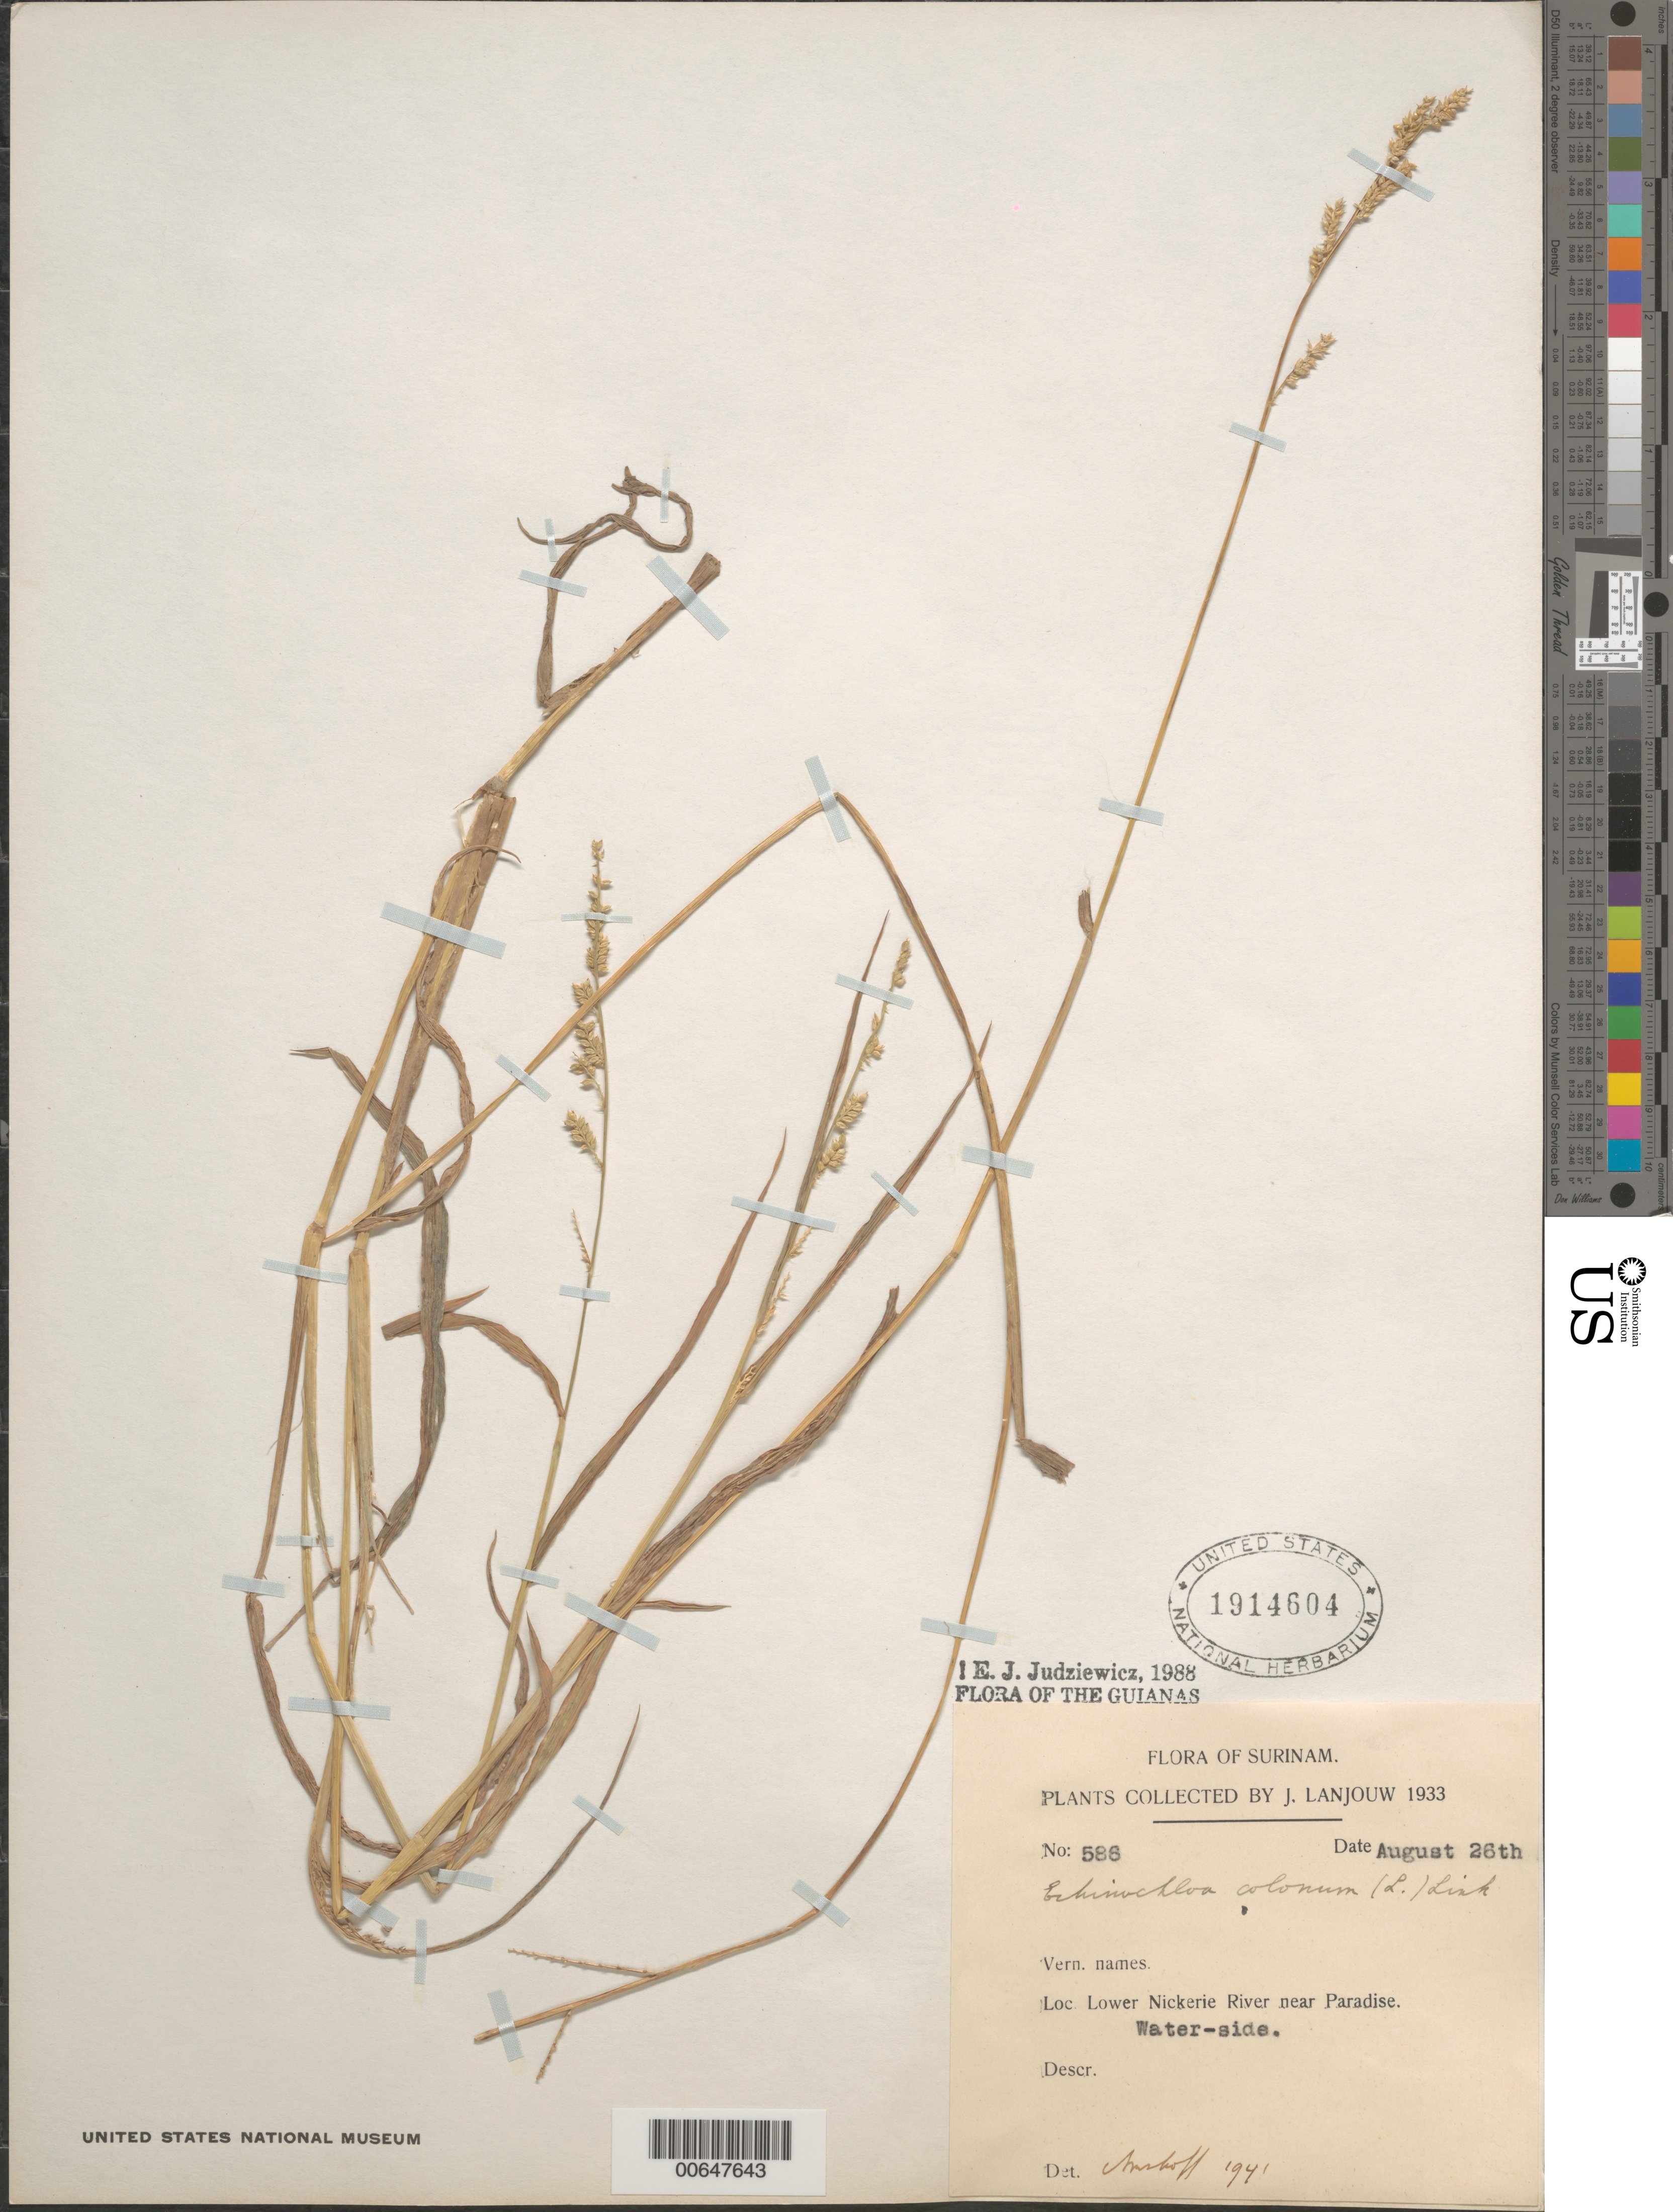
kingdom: Plantae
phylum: Tracheophyta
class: Liliopsida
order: Poales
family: Poaceae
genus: Echinochloa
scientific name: Echinochloa colona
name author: (L.) Link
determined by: Judziewicz, E. J.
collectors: J. Lanjouw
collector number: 586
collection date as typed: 26-Aug-33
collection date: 1933-08-26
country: Suriname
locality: Lower Nickerie River near Paradise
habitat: Water side.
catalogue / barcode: US 1914604